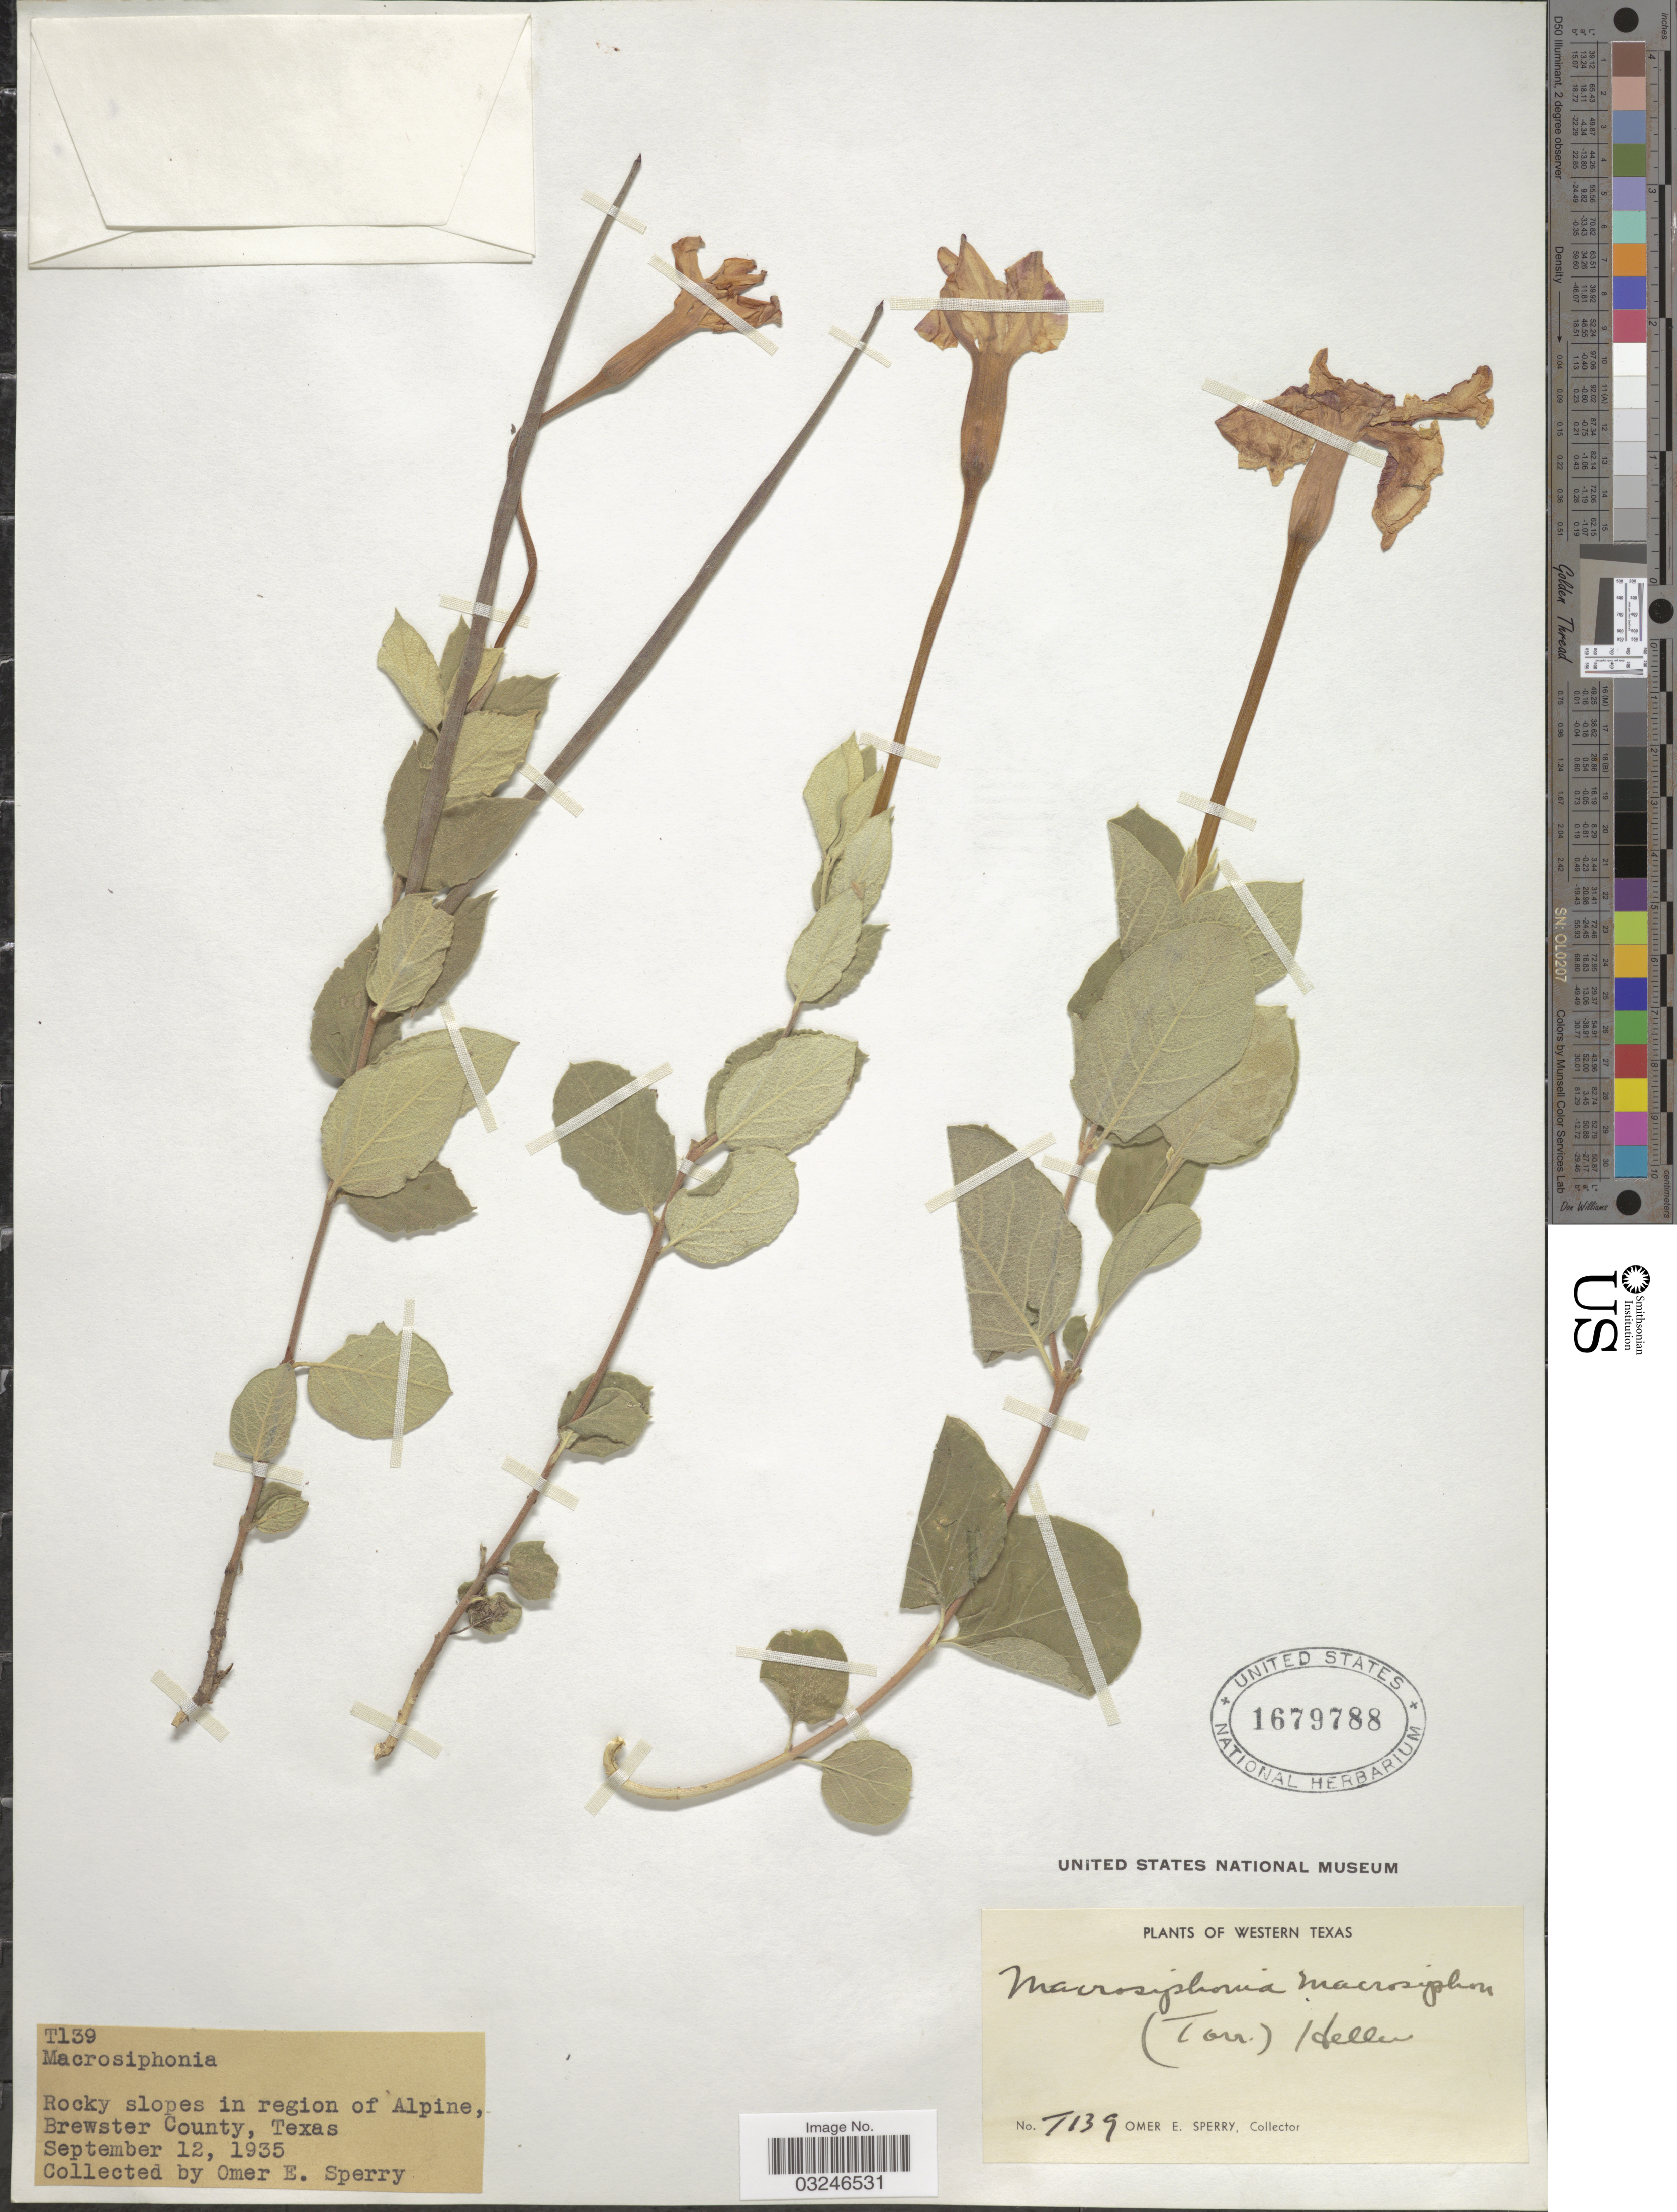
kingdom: Plantae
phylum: Tracheophyta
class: Magnoliopsida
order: Gentianales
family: Apocynaceae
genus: Macrosiphonia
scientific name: Macrosiphonia lanuginosa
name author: (M. Martens & Galeotti) Hemsl.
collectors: O. E. Sperry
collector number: T139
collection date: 1935-09-12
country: United States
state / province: Texas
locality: Western Texas. In region of Alpine, Brewster County.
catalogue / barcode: US 1679788